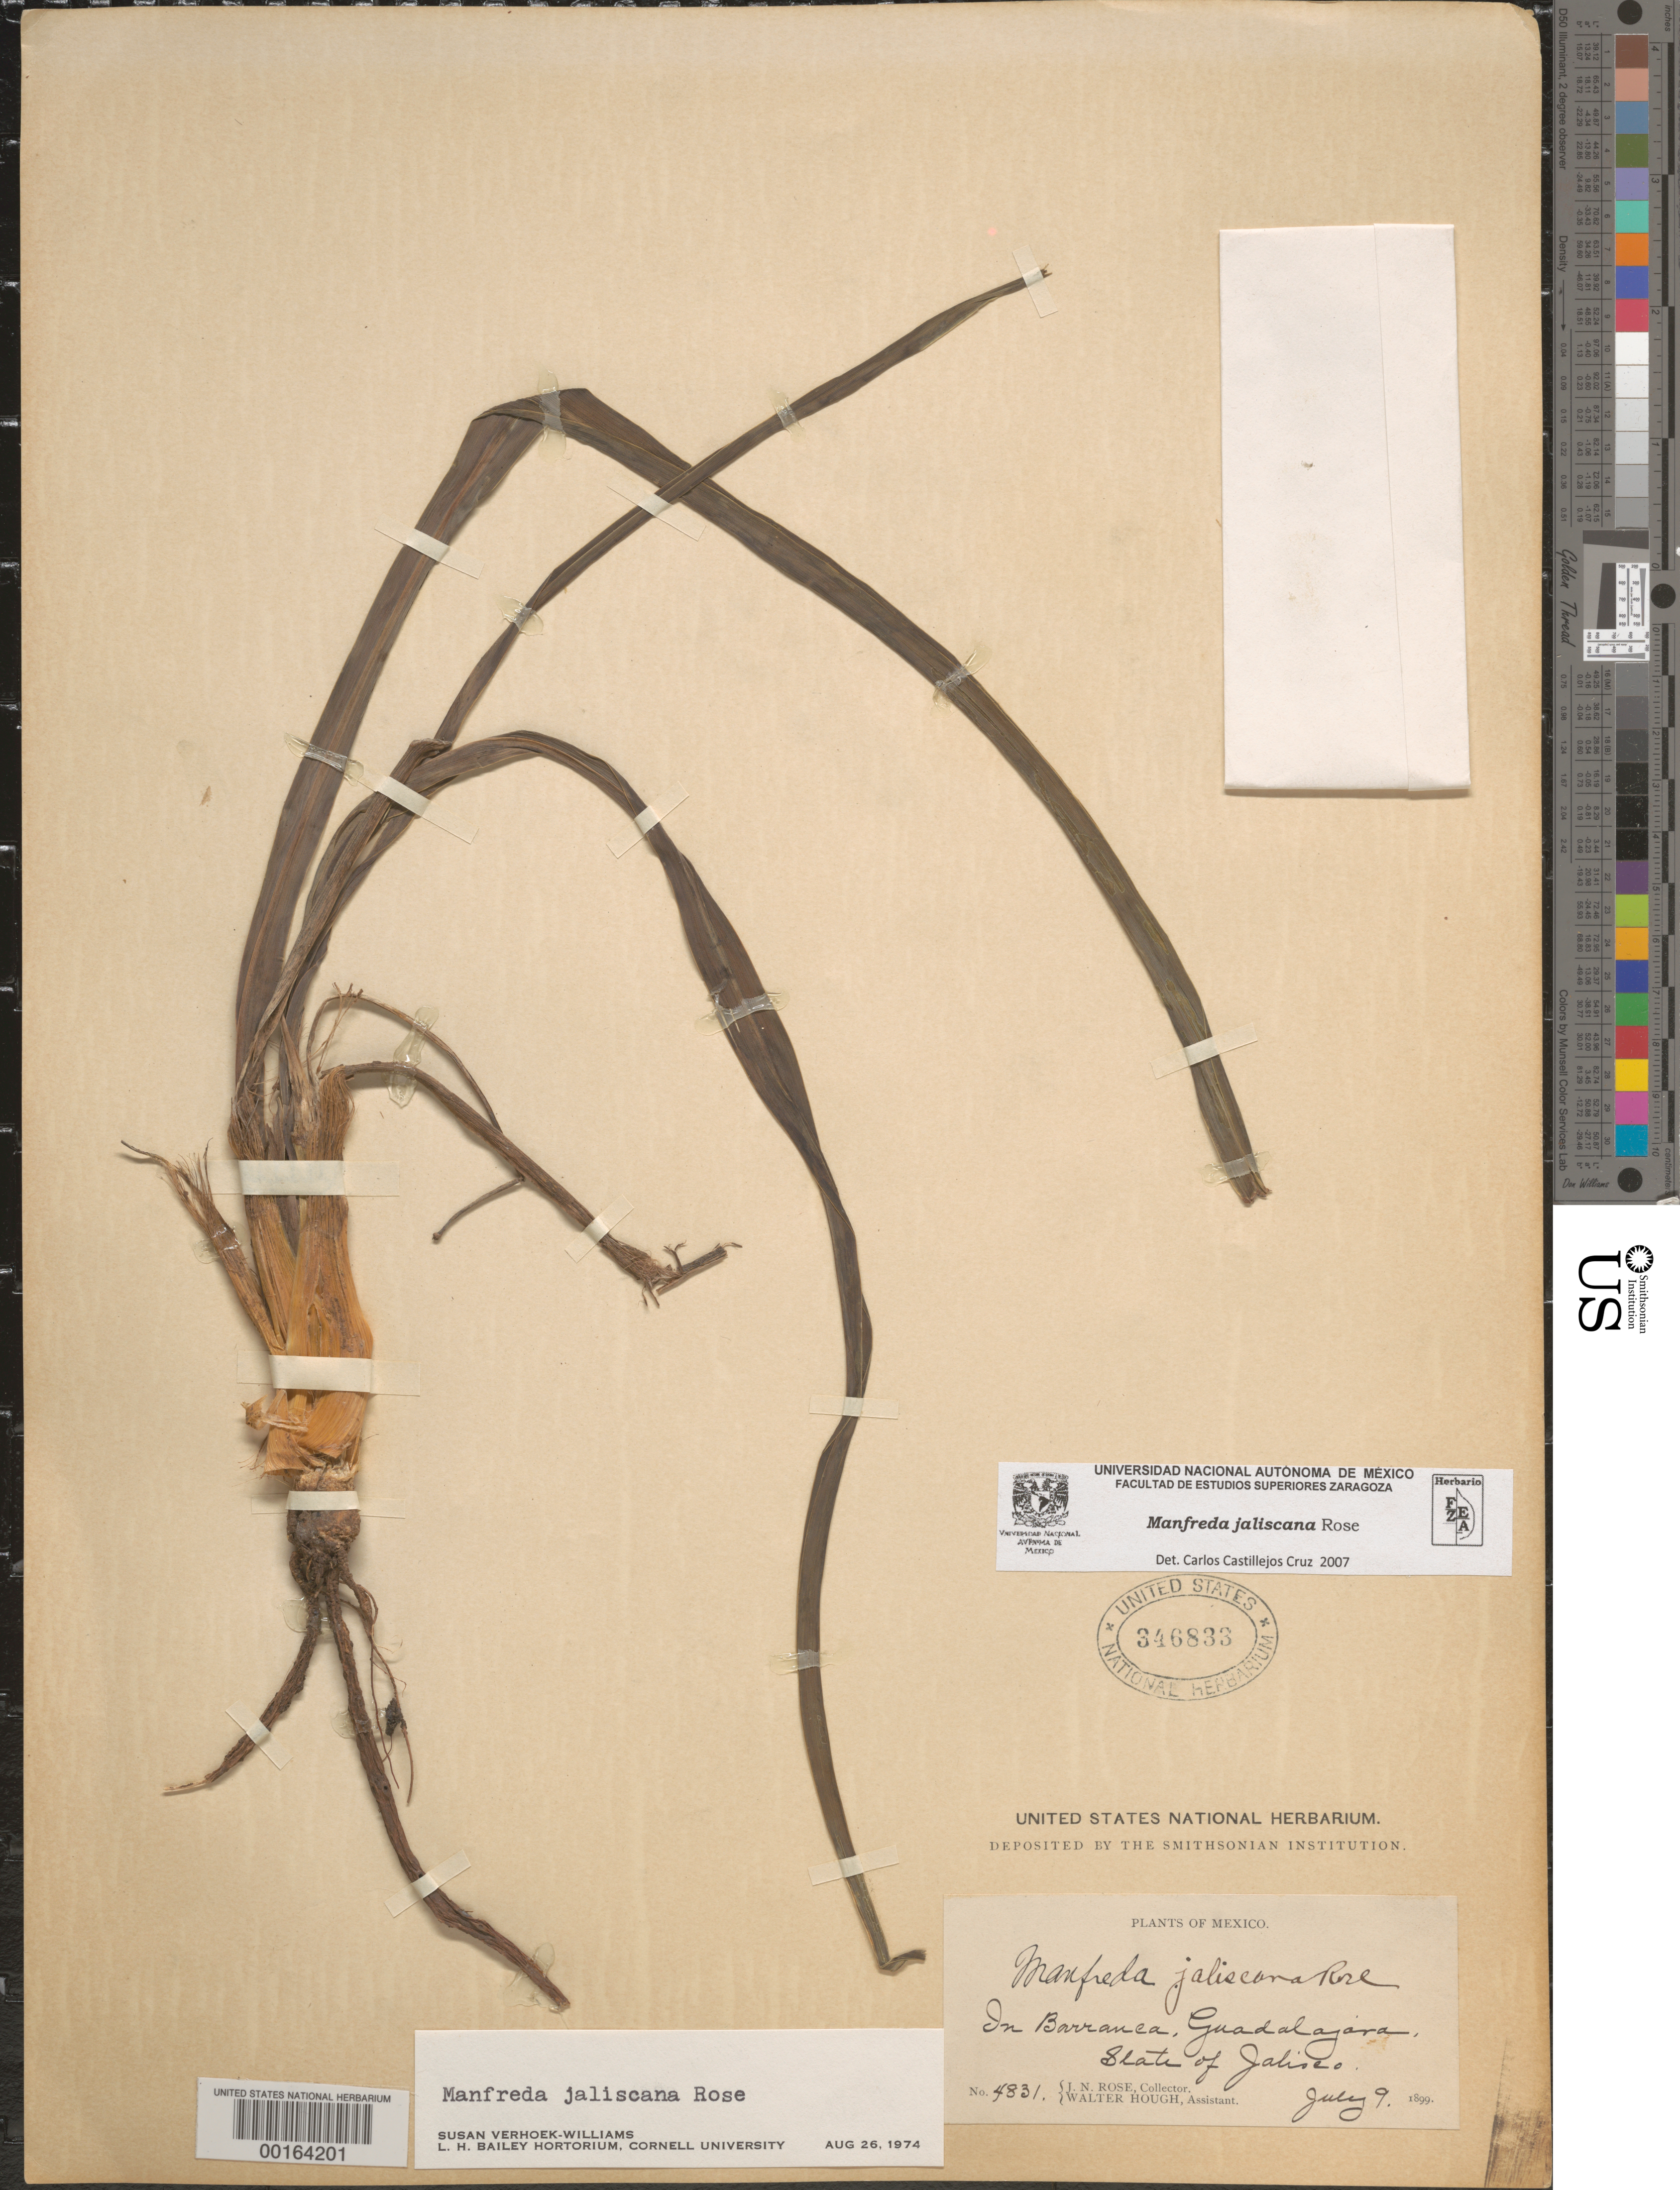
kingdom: Plantae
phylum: Tracheophyta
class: Liliopsida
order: Asparagales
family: Asparagaceae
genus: Manfreda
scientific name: Manfreda jaliscana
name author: Rose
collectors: J. N. Rose & W. Hough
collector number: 4831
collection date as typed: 09 Jul 1899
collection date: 1899-07-09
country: Mexico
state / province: Jalisco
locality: Guadalajara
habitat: In barranca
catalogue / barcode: US 346833